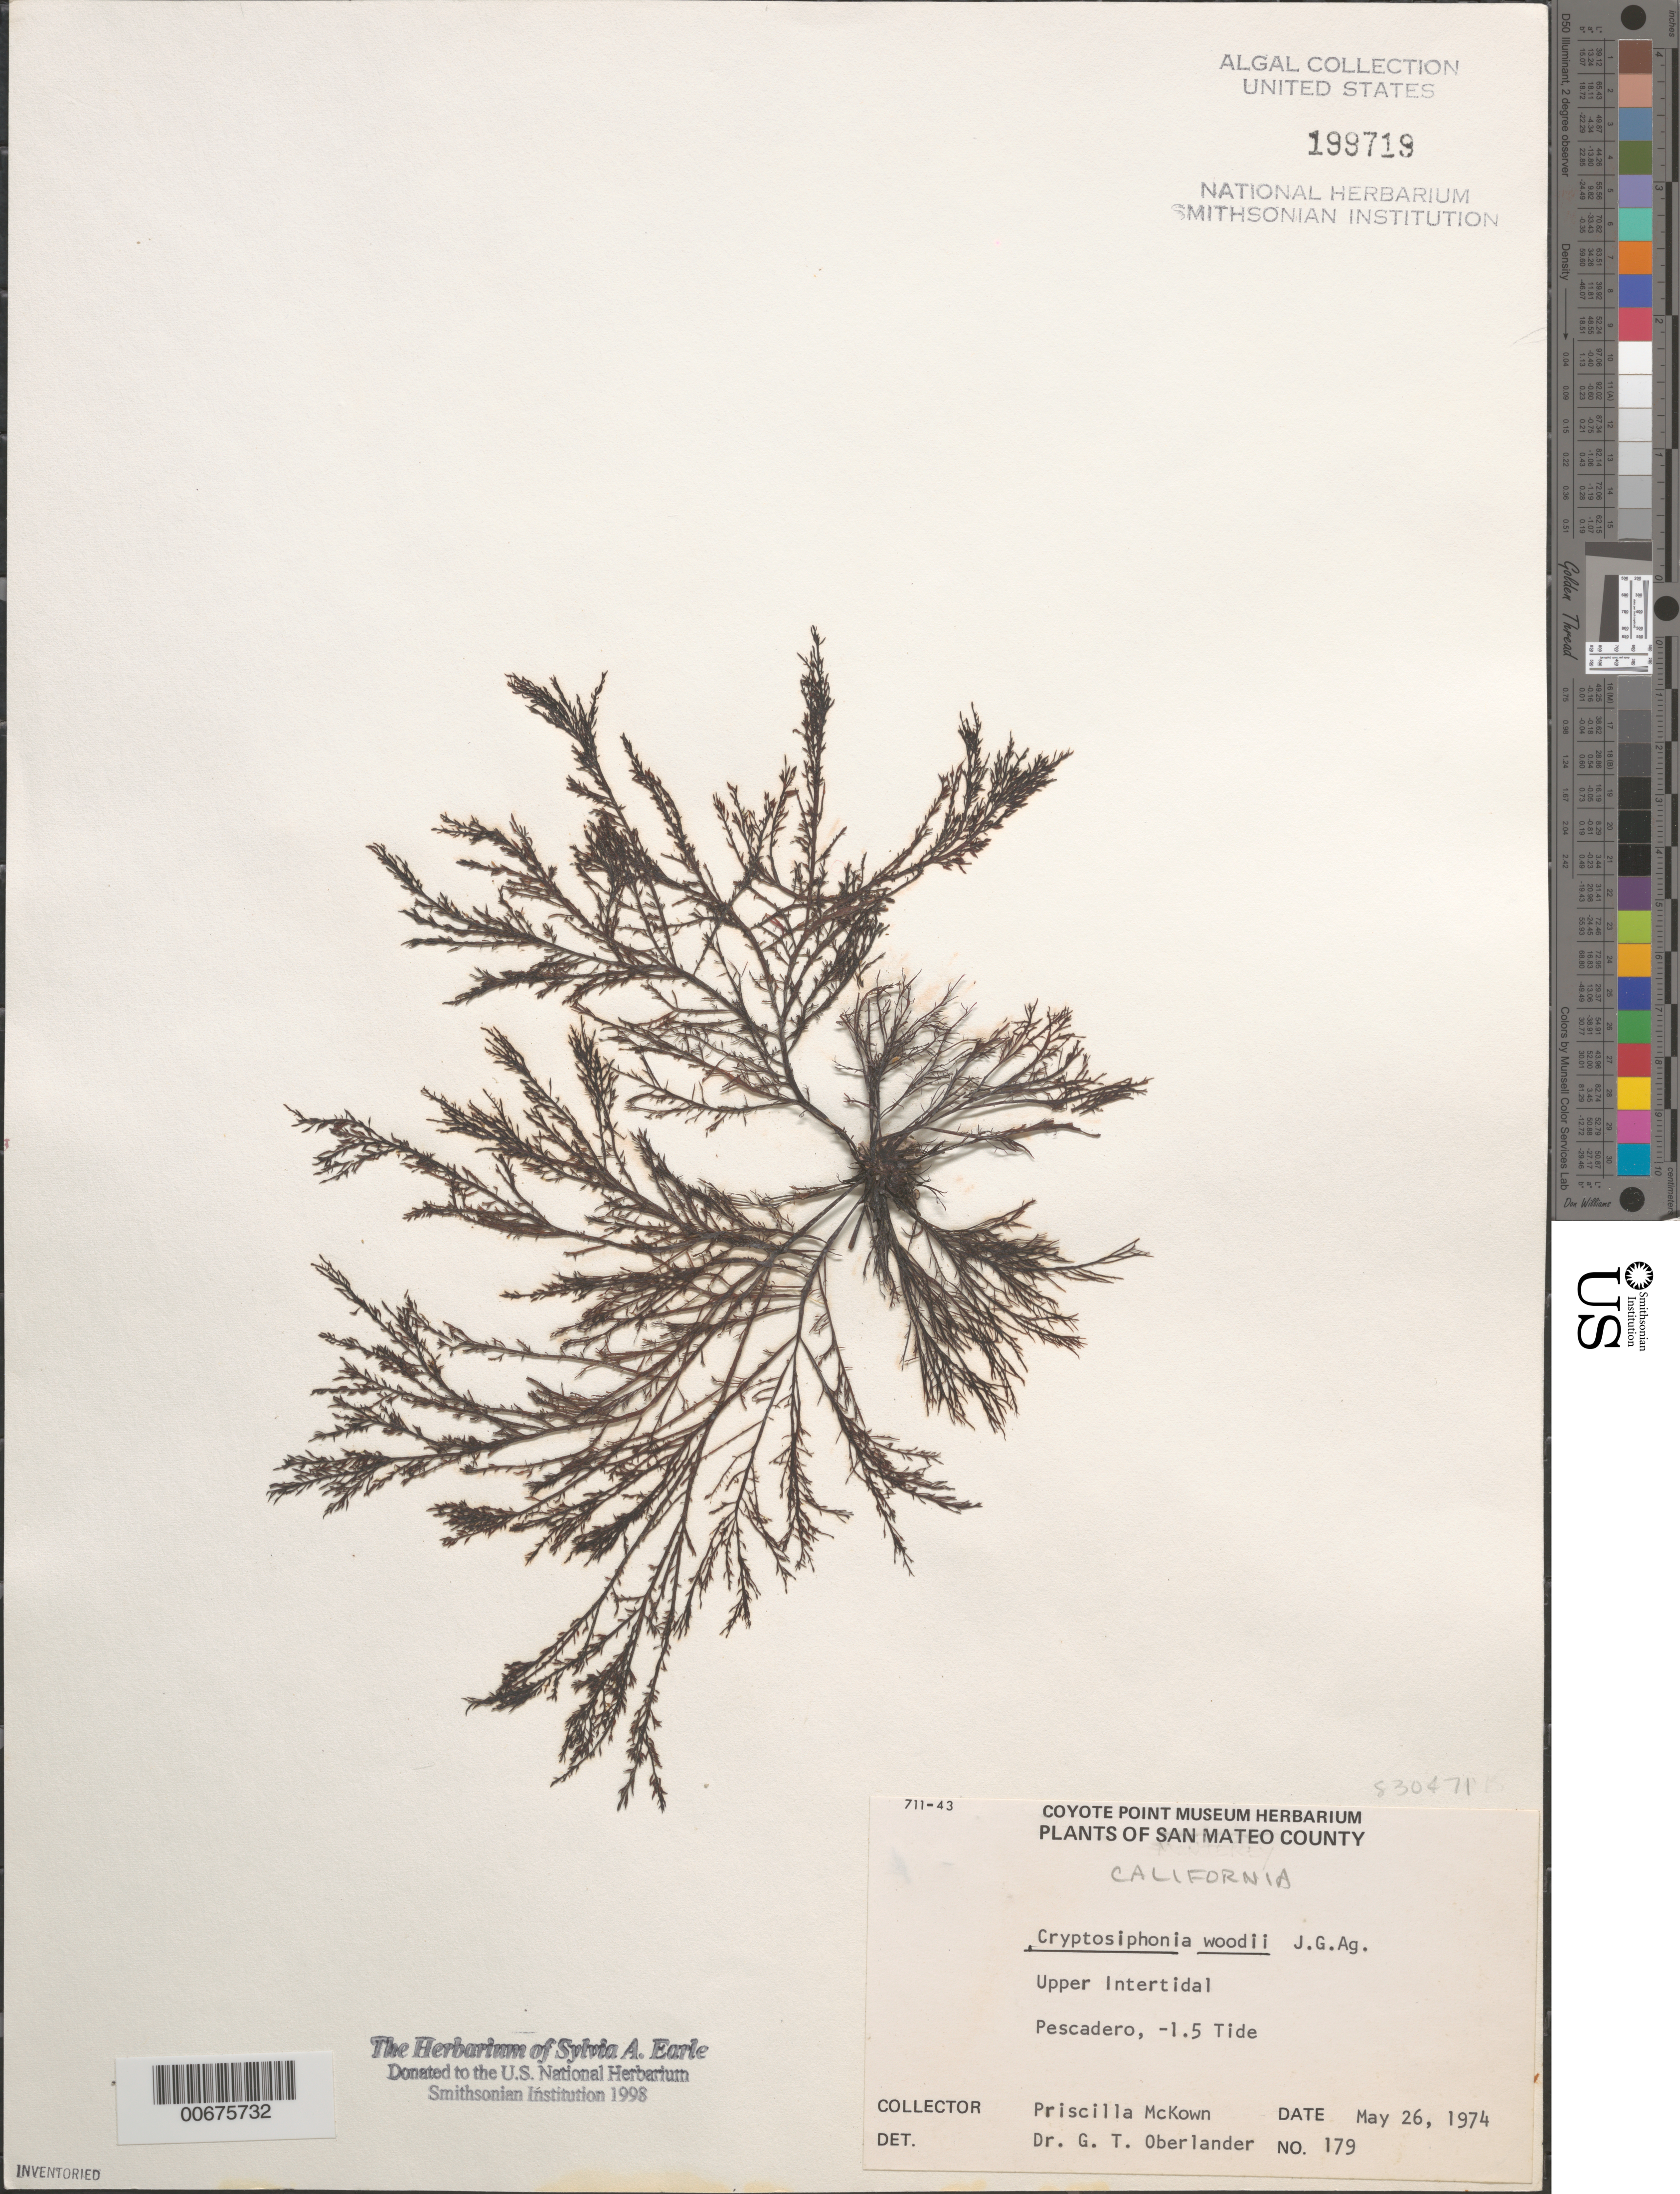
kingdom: Plantae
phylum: Rhodophyta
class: Florideophyceae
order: Gigartinales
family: Dumontiaceae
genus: Cryptosiphonia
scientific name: Cryptosiphonia woodii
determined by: Oberlander, G. T.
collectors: P. McKown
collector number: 179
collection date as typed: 26 May 1974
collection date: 1974-05-26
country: United States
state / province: California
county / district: San Mateo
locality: Pescadero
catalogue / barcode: US 199719